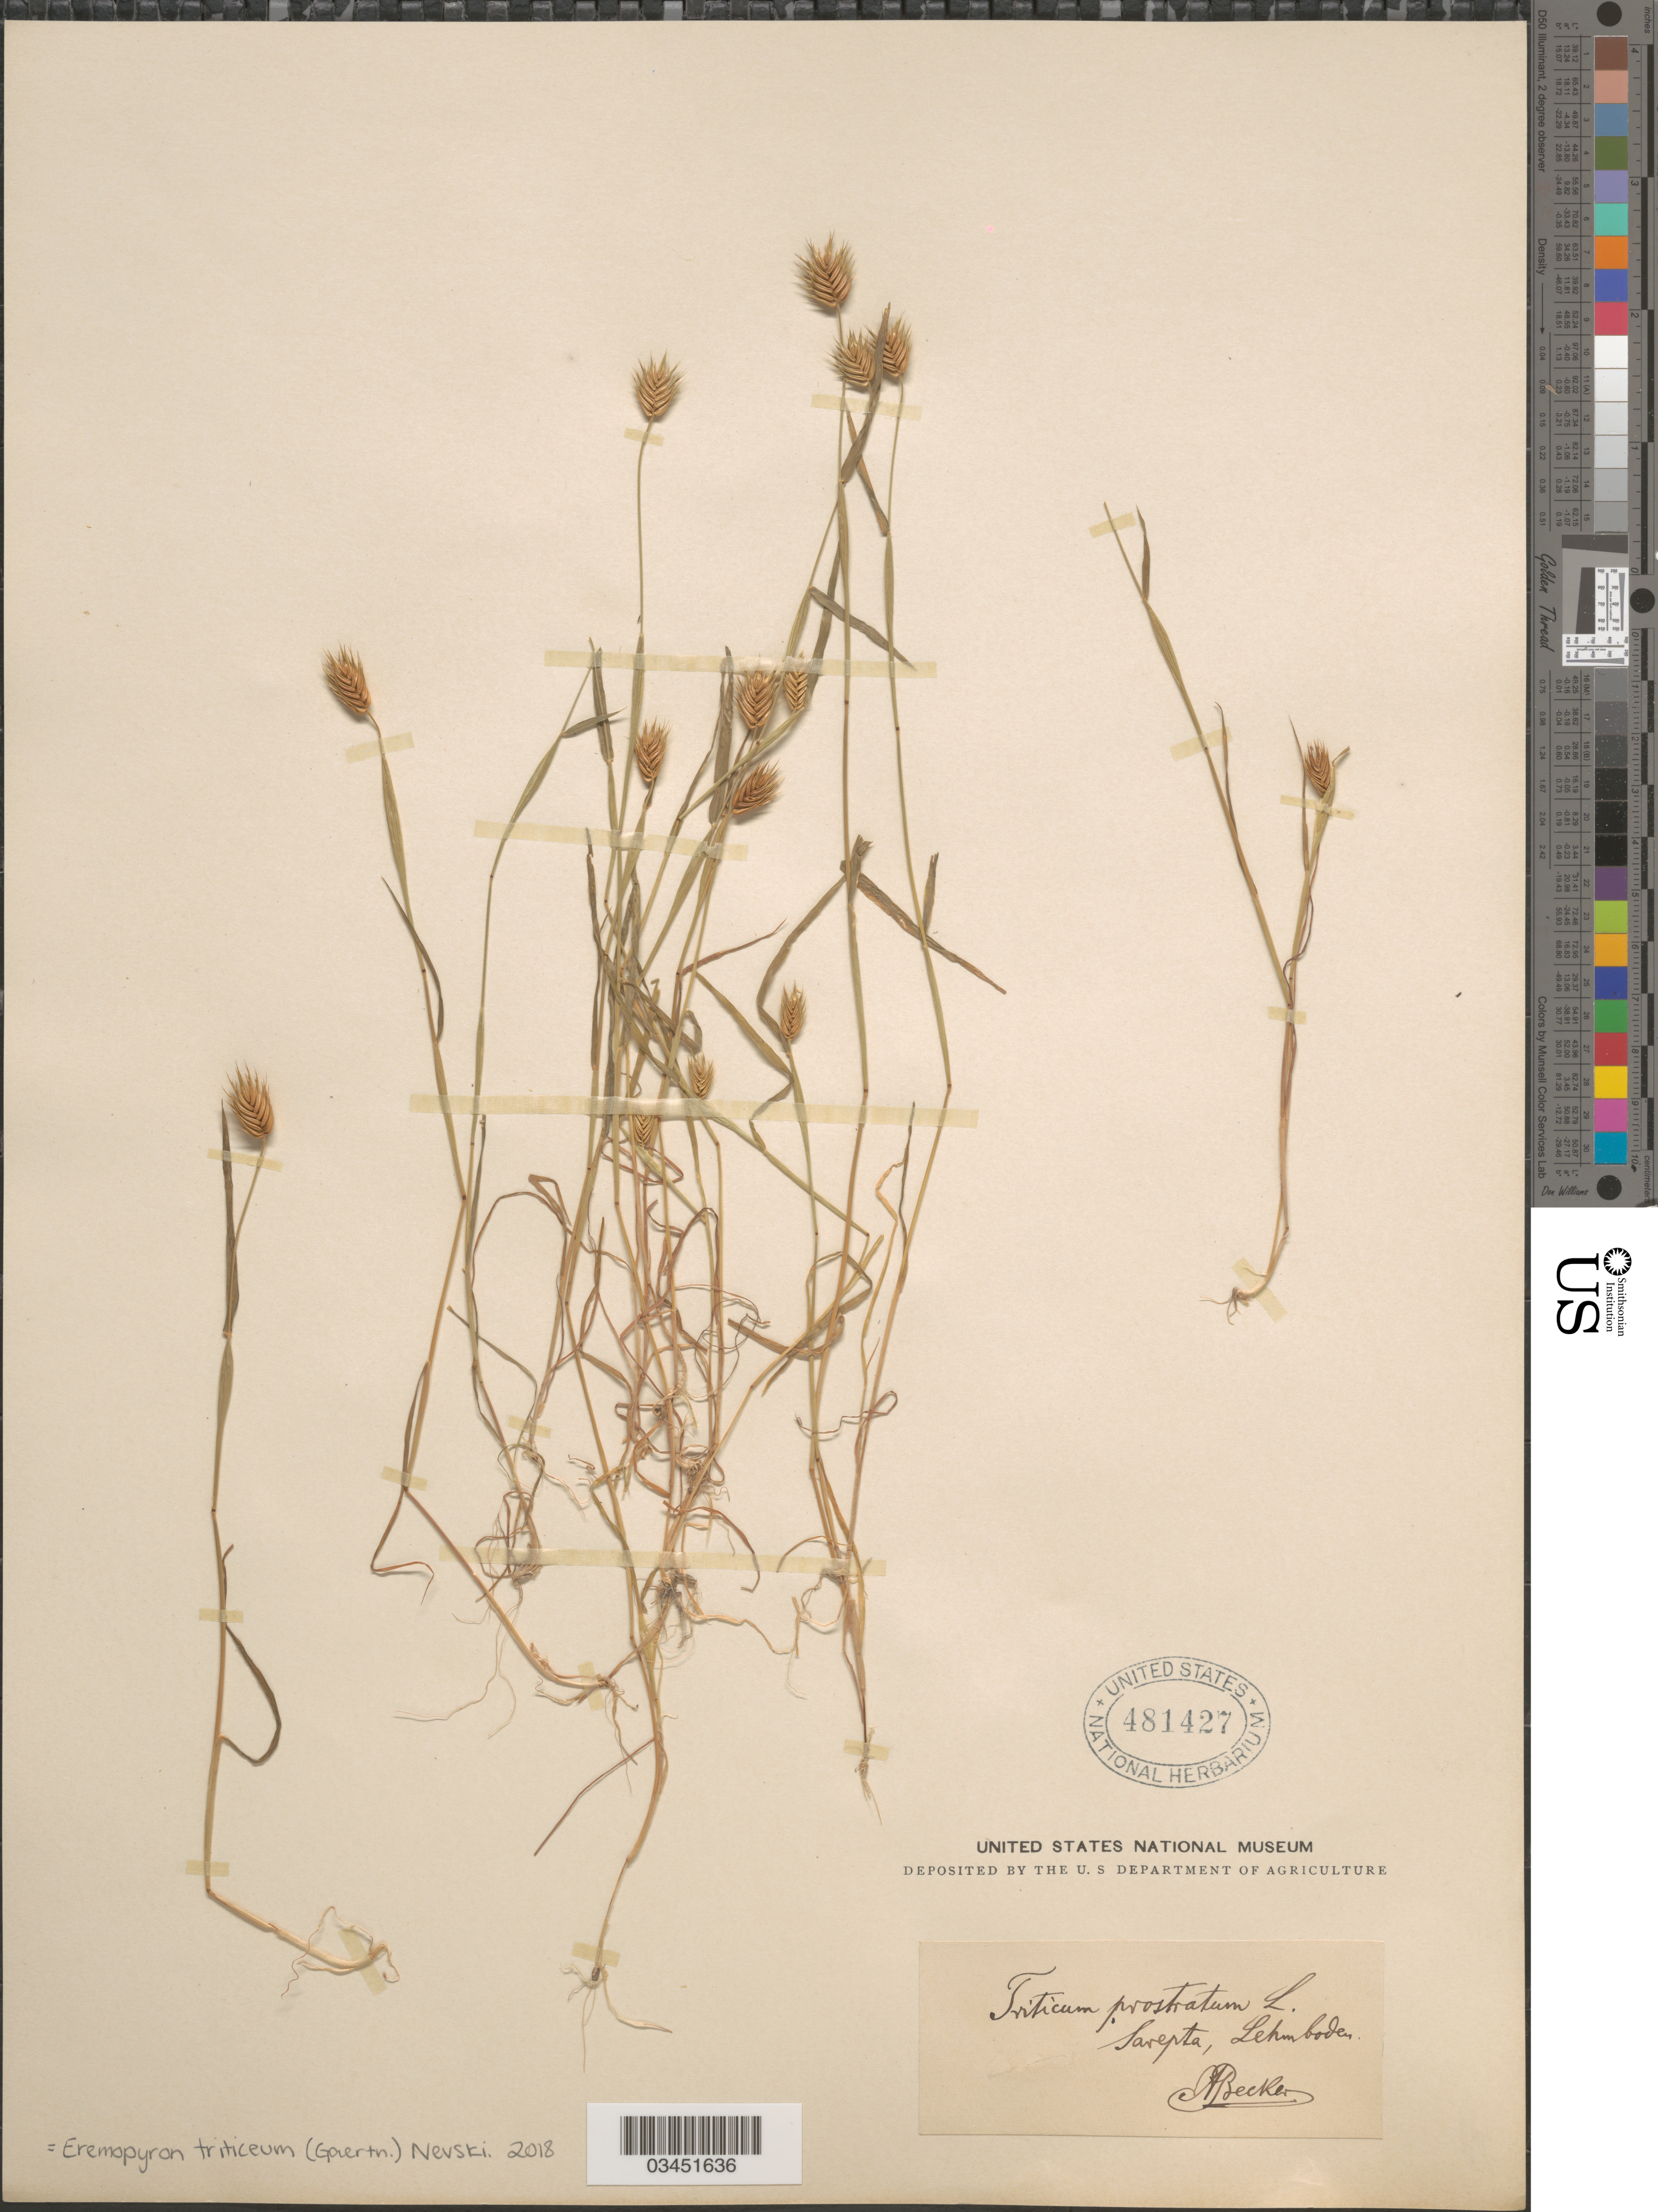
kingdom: Plantae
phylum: Tracheophyta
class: Liliopsida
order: Poales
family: Poaceae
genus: Eremopyrum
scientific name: Eremopyrum triticeum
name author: (Gaertn.) Nevski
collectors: A. Becker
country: Russian Federation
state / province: Volgograd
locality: Sarepta, Lehmboden.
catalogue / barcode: US 481427